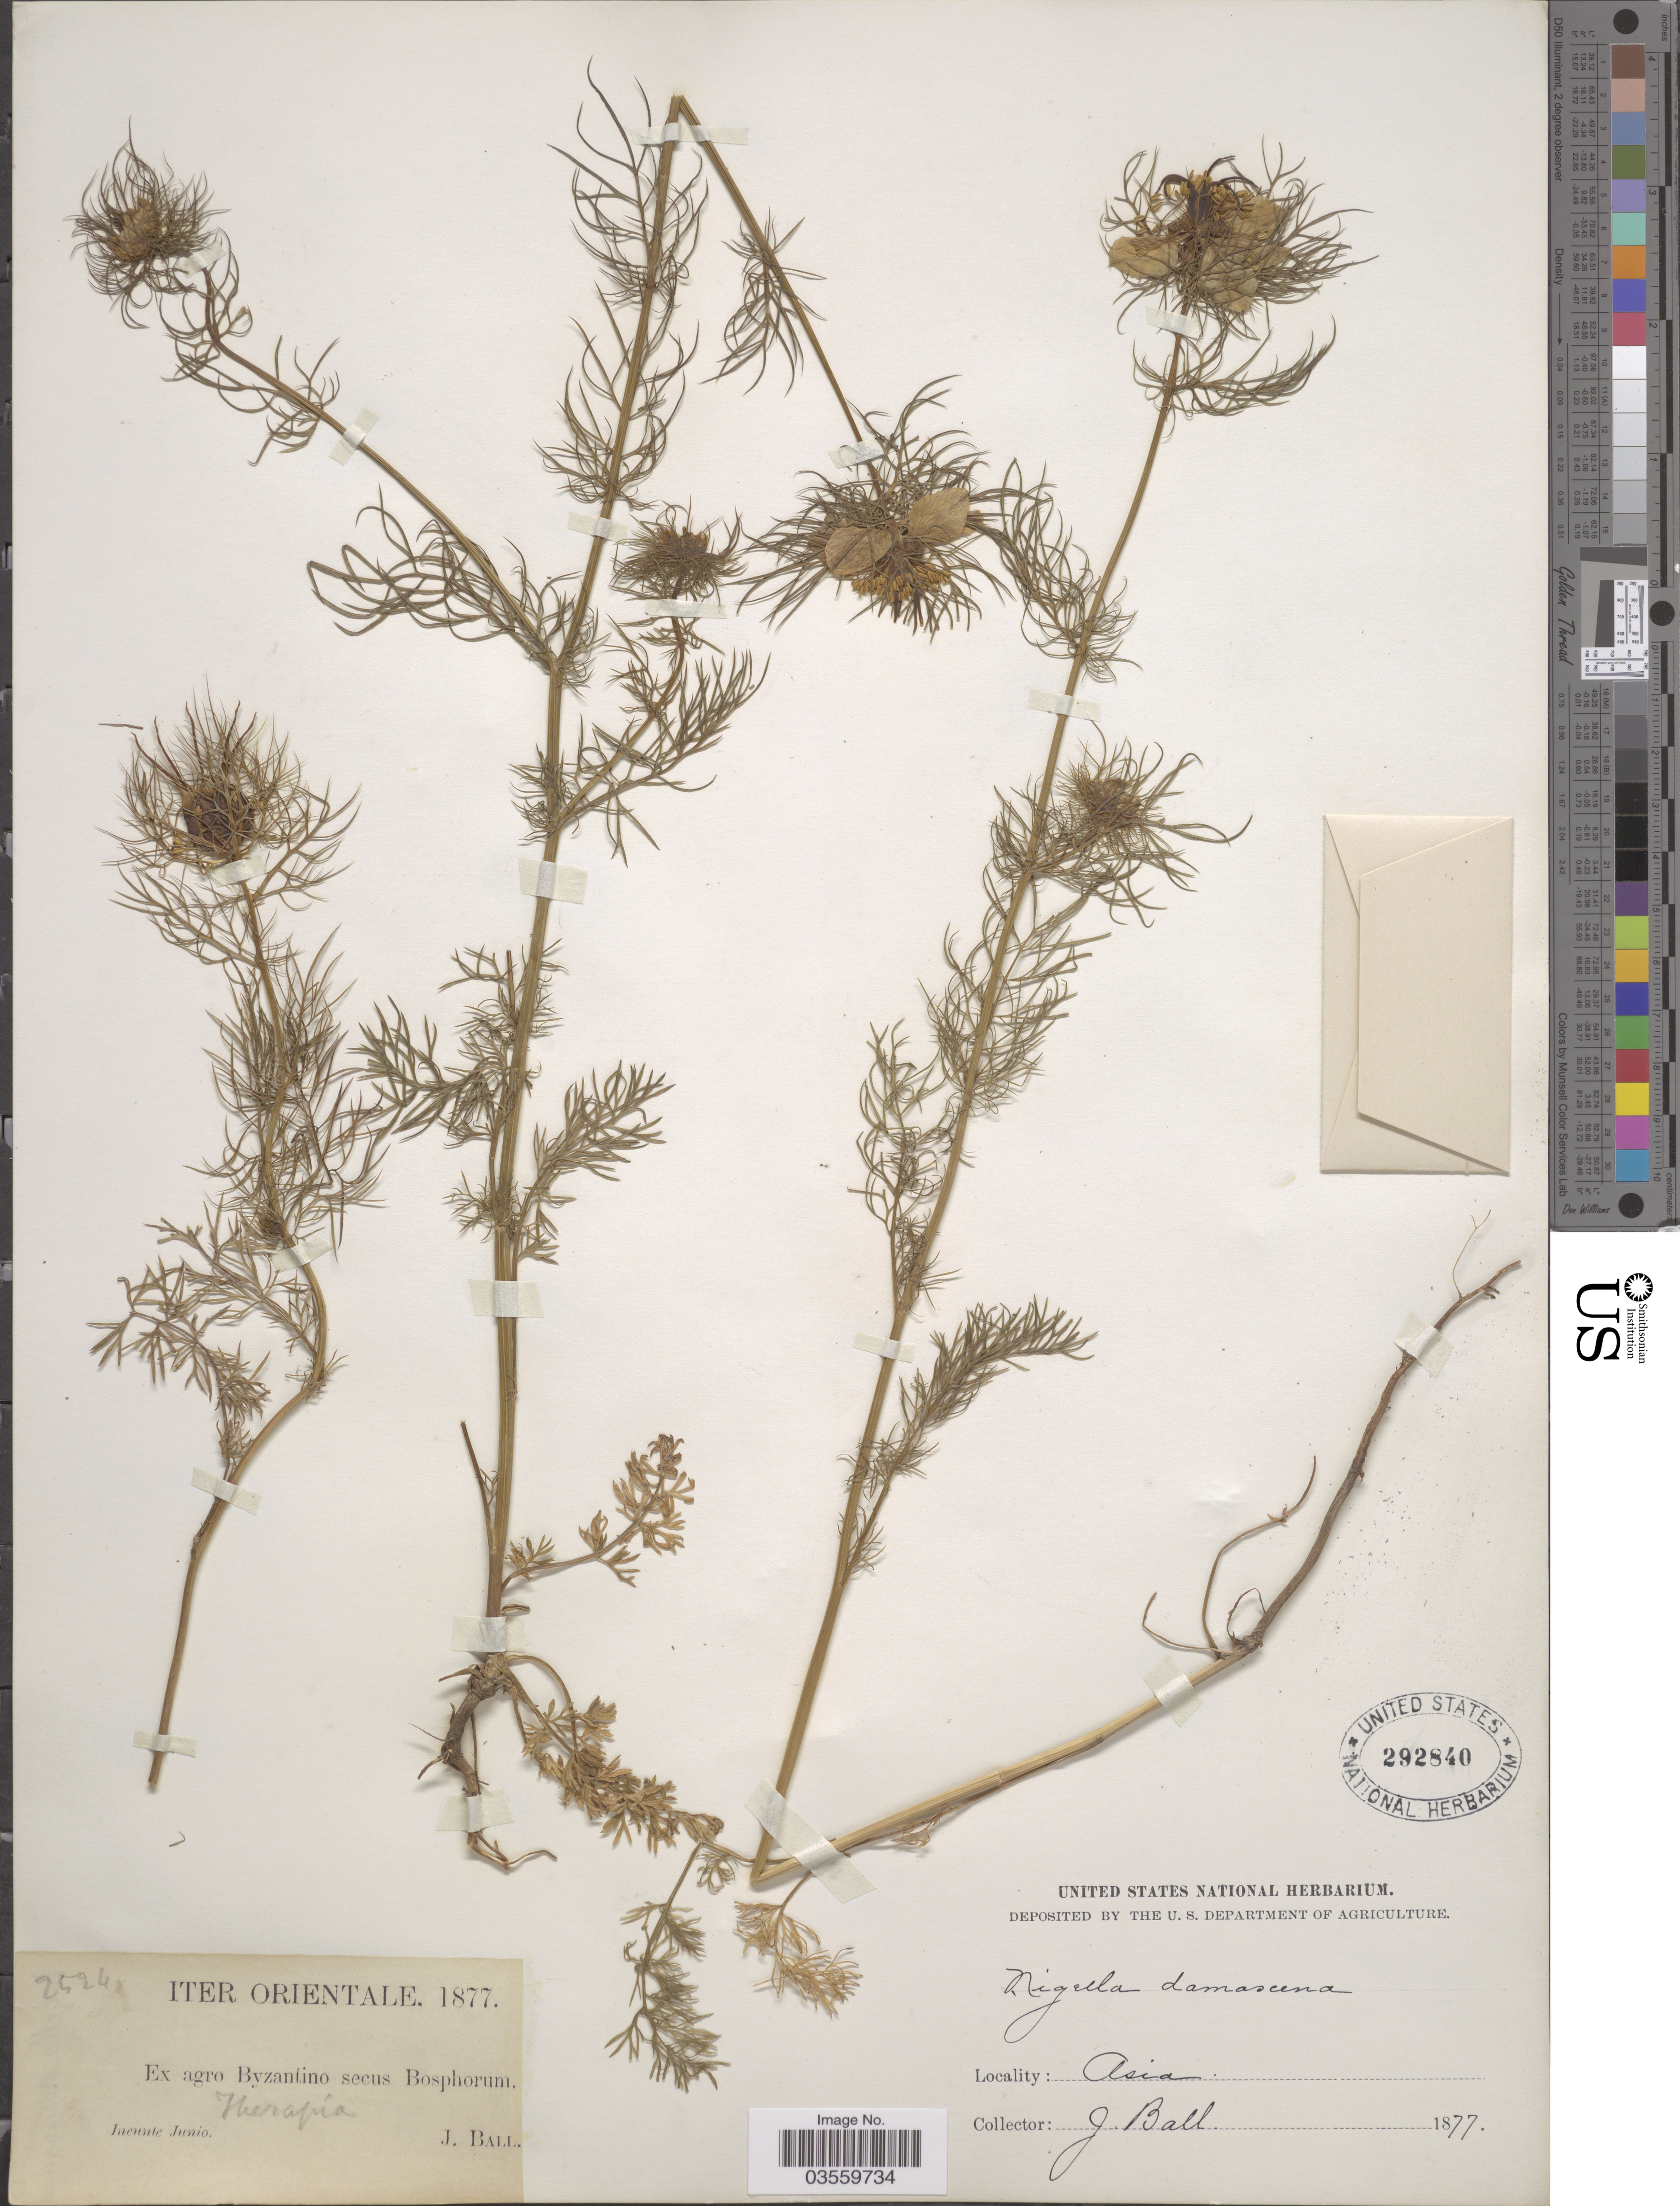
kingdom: Plantae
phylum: Tracheophyta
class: Magnoliopsida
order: Ranunculales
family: Ranunculaceae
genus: Nigella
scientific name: Nigella damascena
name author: L.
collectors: J. Ball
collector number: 2524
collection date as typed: Ineunte Junio 1877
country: Turkey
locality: Orientale. Ex agro Byzantino secus Bosphorum. Therapia. Asia.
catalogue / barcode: US 292840